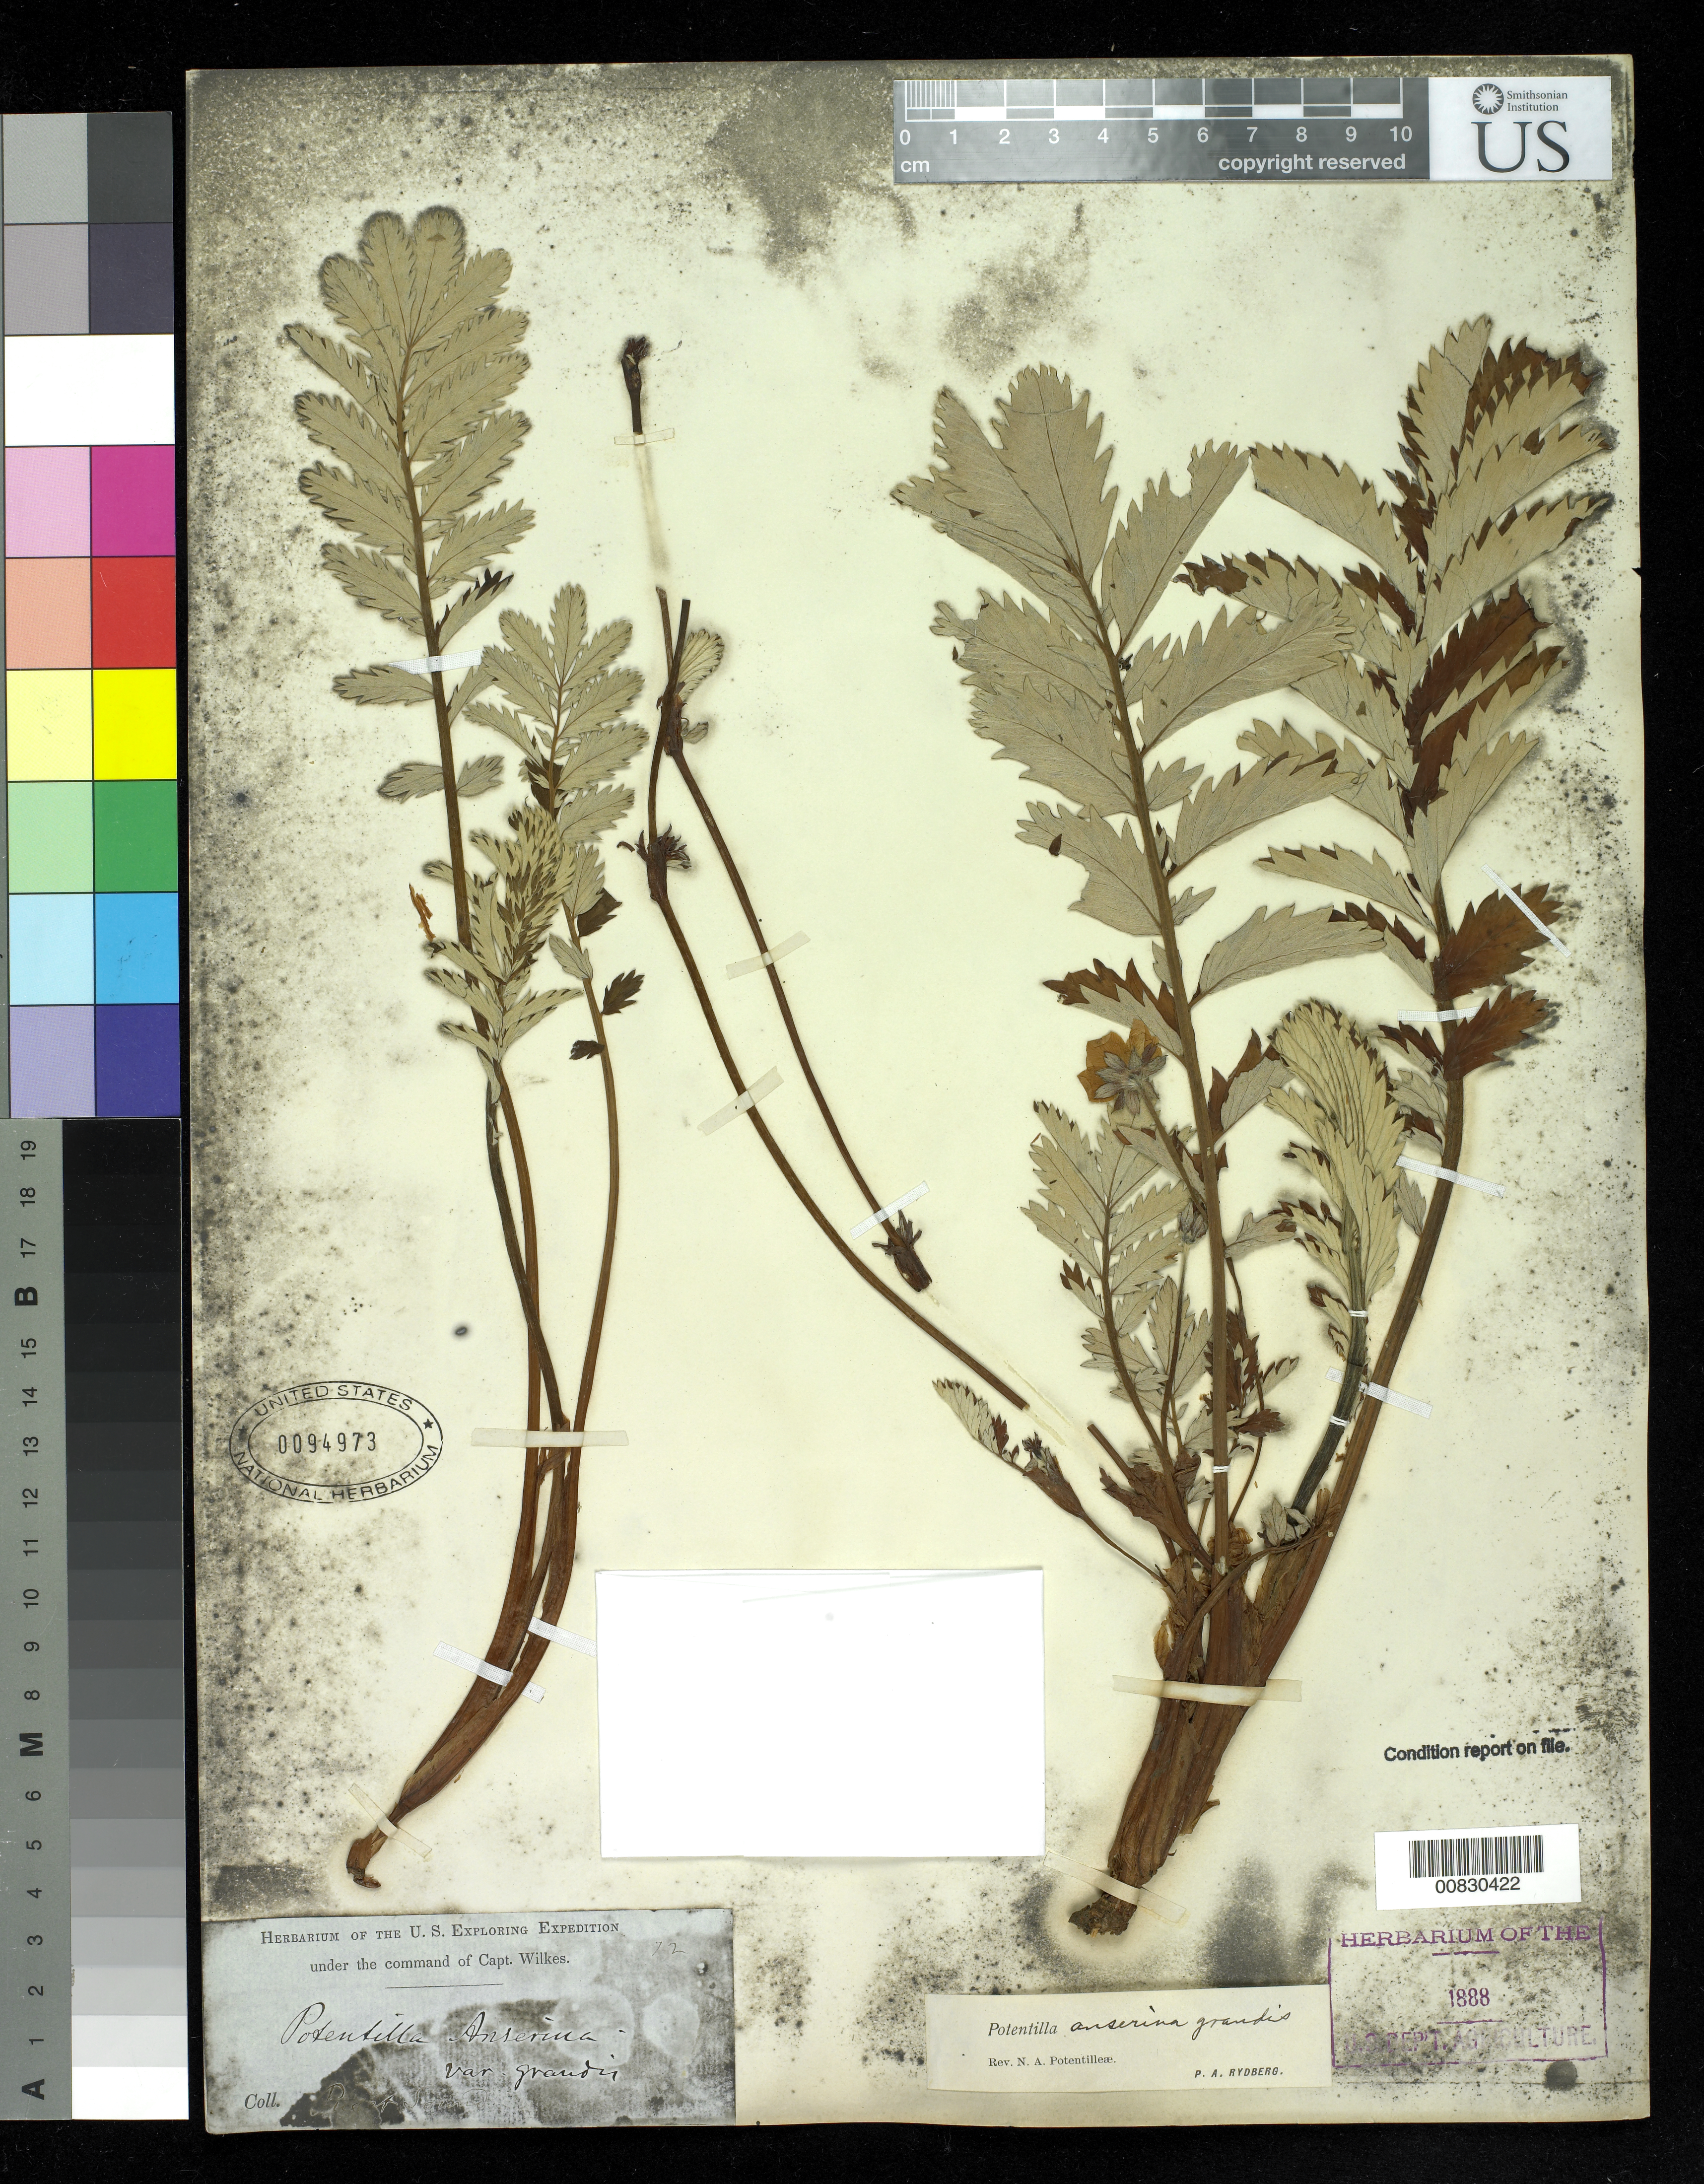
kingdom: Plantae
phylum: Tracheophyta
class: Magnoliopsida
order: Rosales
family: Rosaceae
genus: Argentina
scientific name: Argentina anserina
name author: (L.) Rydb.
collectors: Wilkes Explor. Exped.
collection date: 1838/1842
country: United States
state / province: Washington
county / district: King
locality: Puget Sound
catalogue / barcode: US 94973